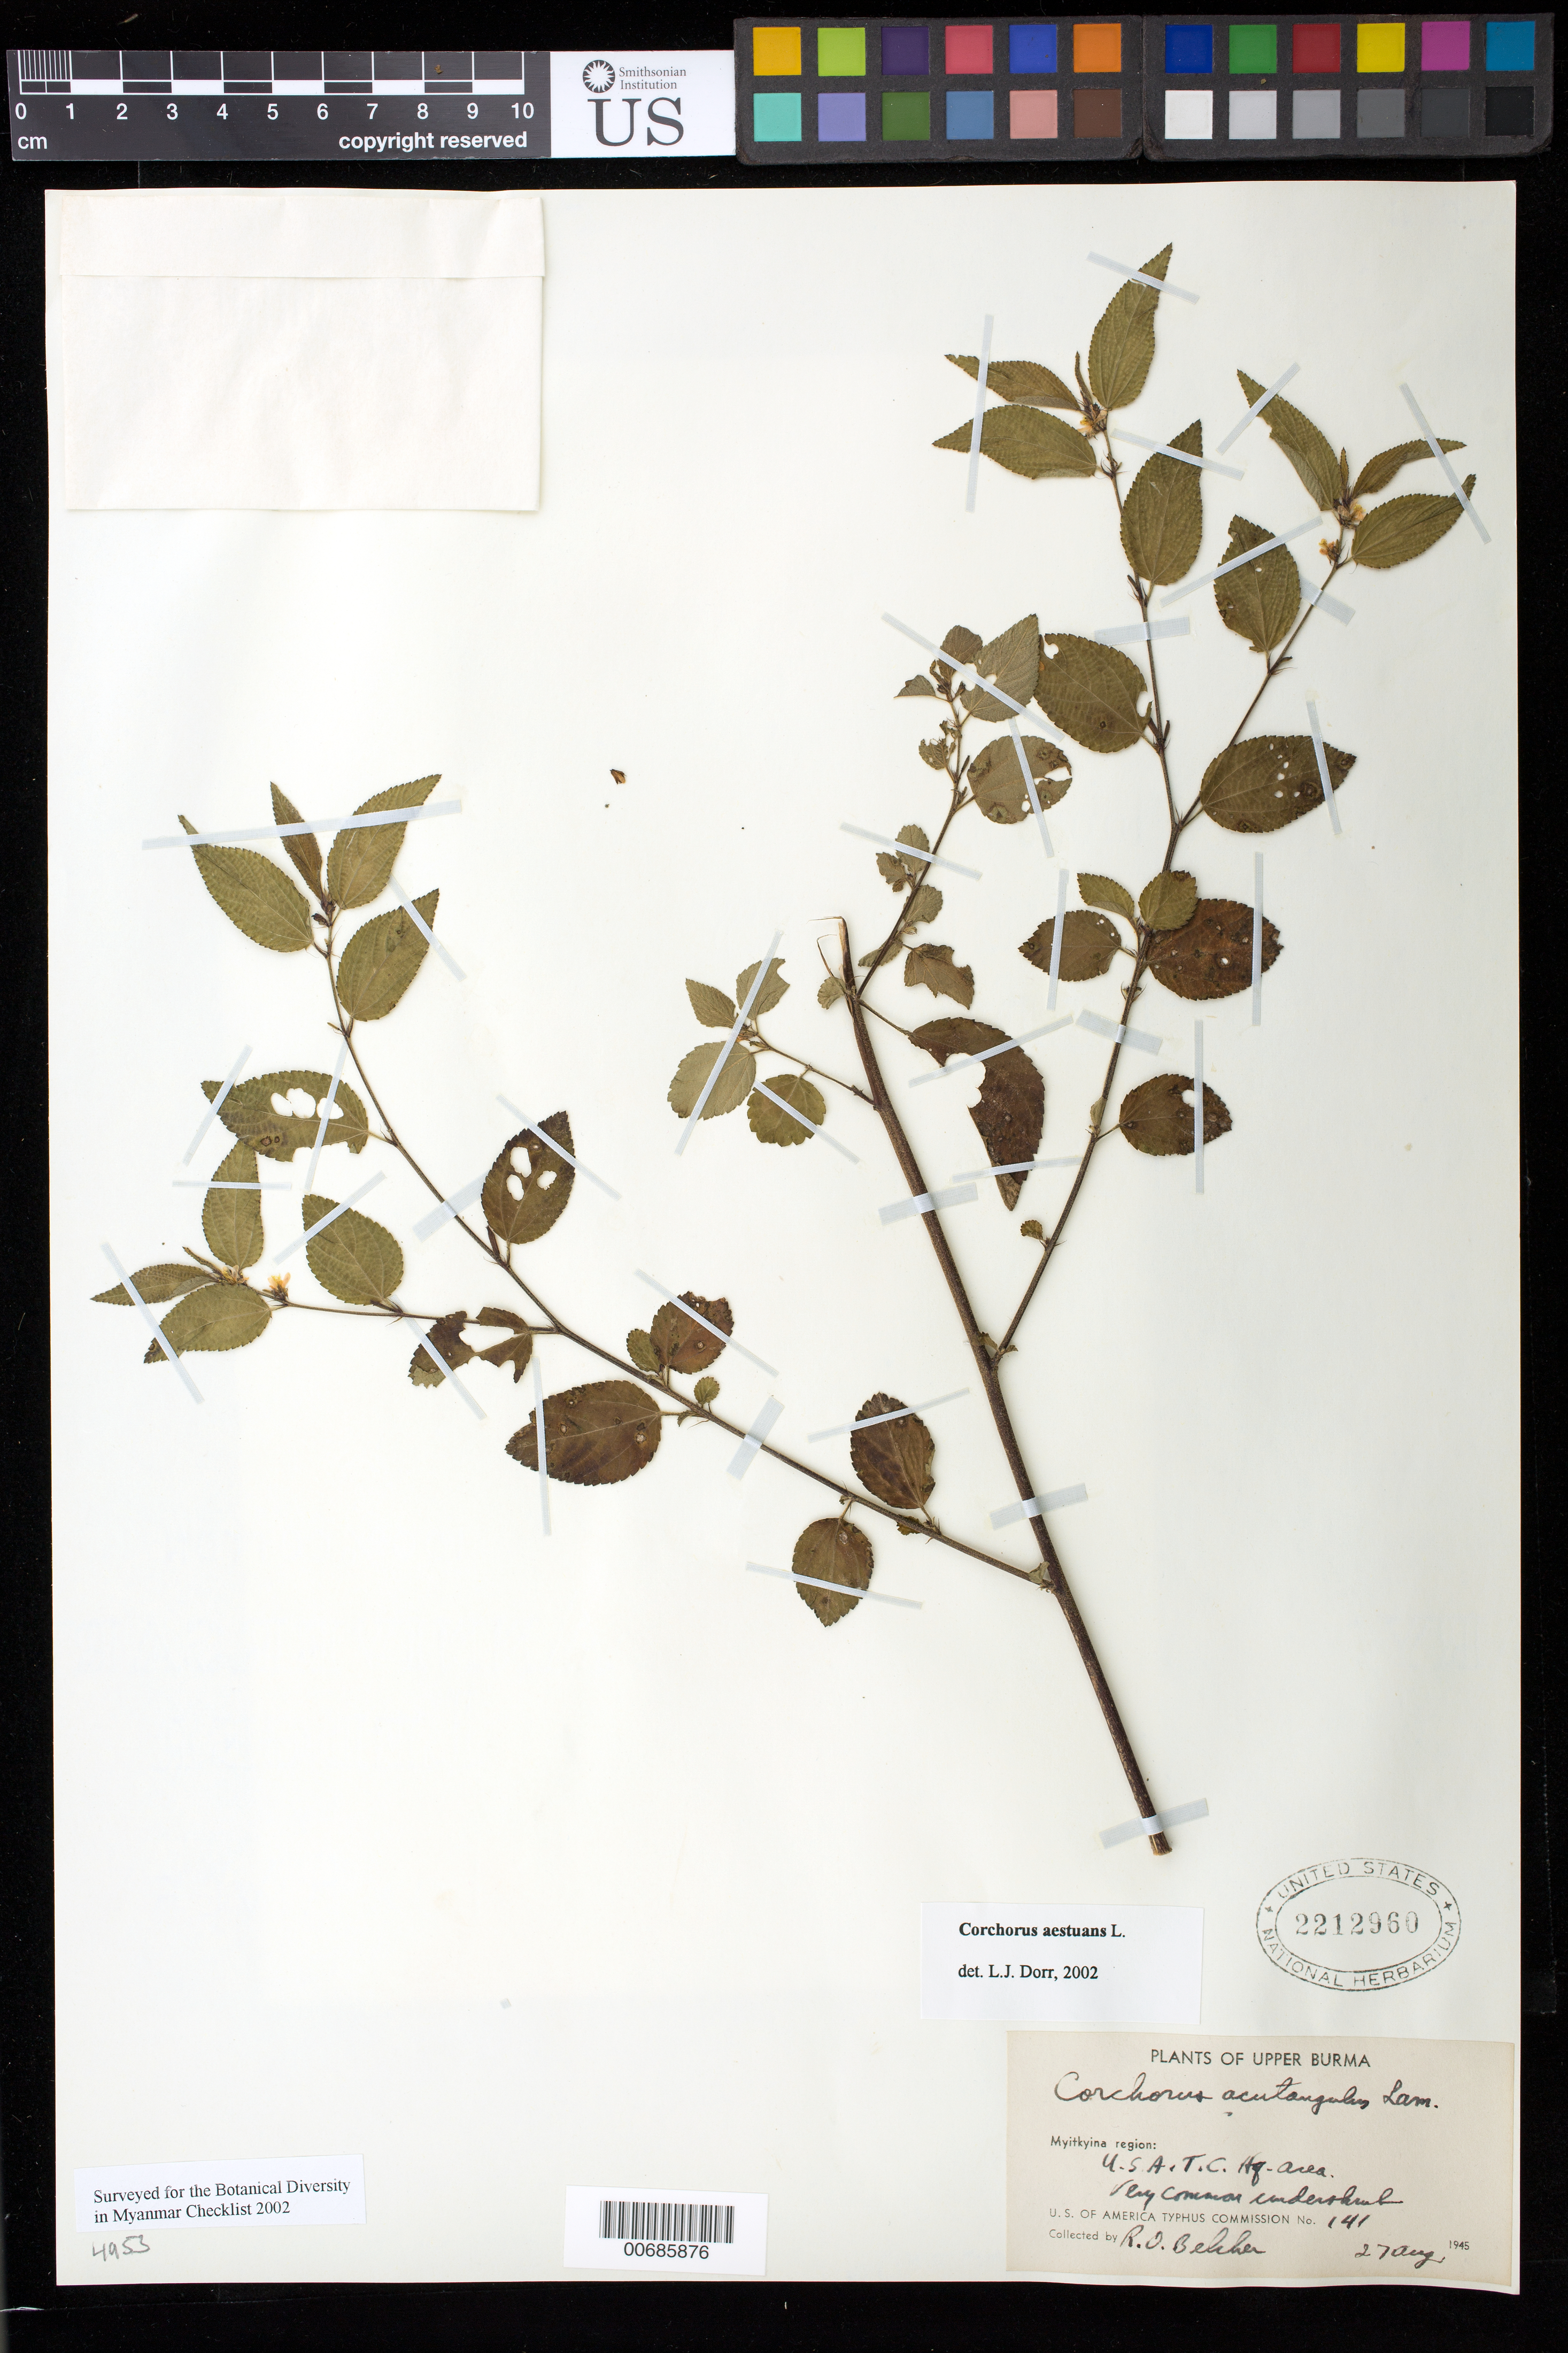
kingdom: Plantae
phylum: Tracheophyta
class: Magnoliopsida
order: Malvales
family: Malvaceae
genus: Corchorus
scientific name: Corchorus aestuans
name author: L.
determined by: Dorr, L. J., (BOT), Smithsonian Institution - National Museum of Natural History (UNITED STATES)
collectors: R. Belcher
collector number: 141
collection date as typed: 27 Aug 1945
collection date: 1945-08-27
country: Myanmar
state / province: Kachin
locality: Myitkyina, Camp Landis area, U.S.A.T.C. Hq.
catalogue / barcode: US 2212960